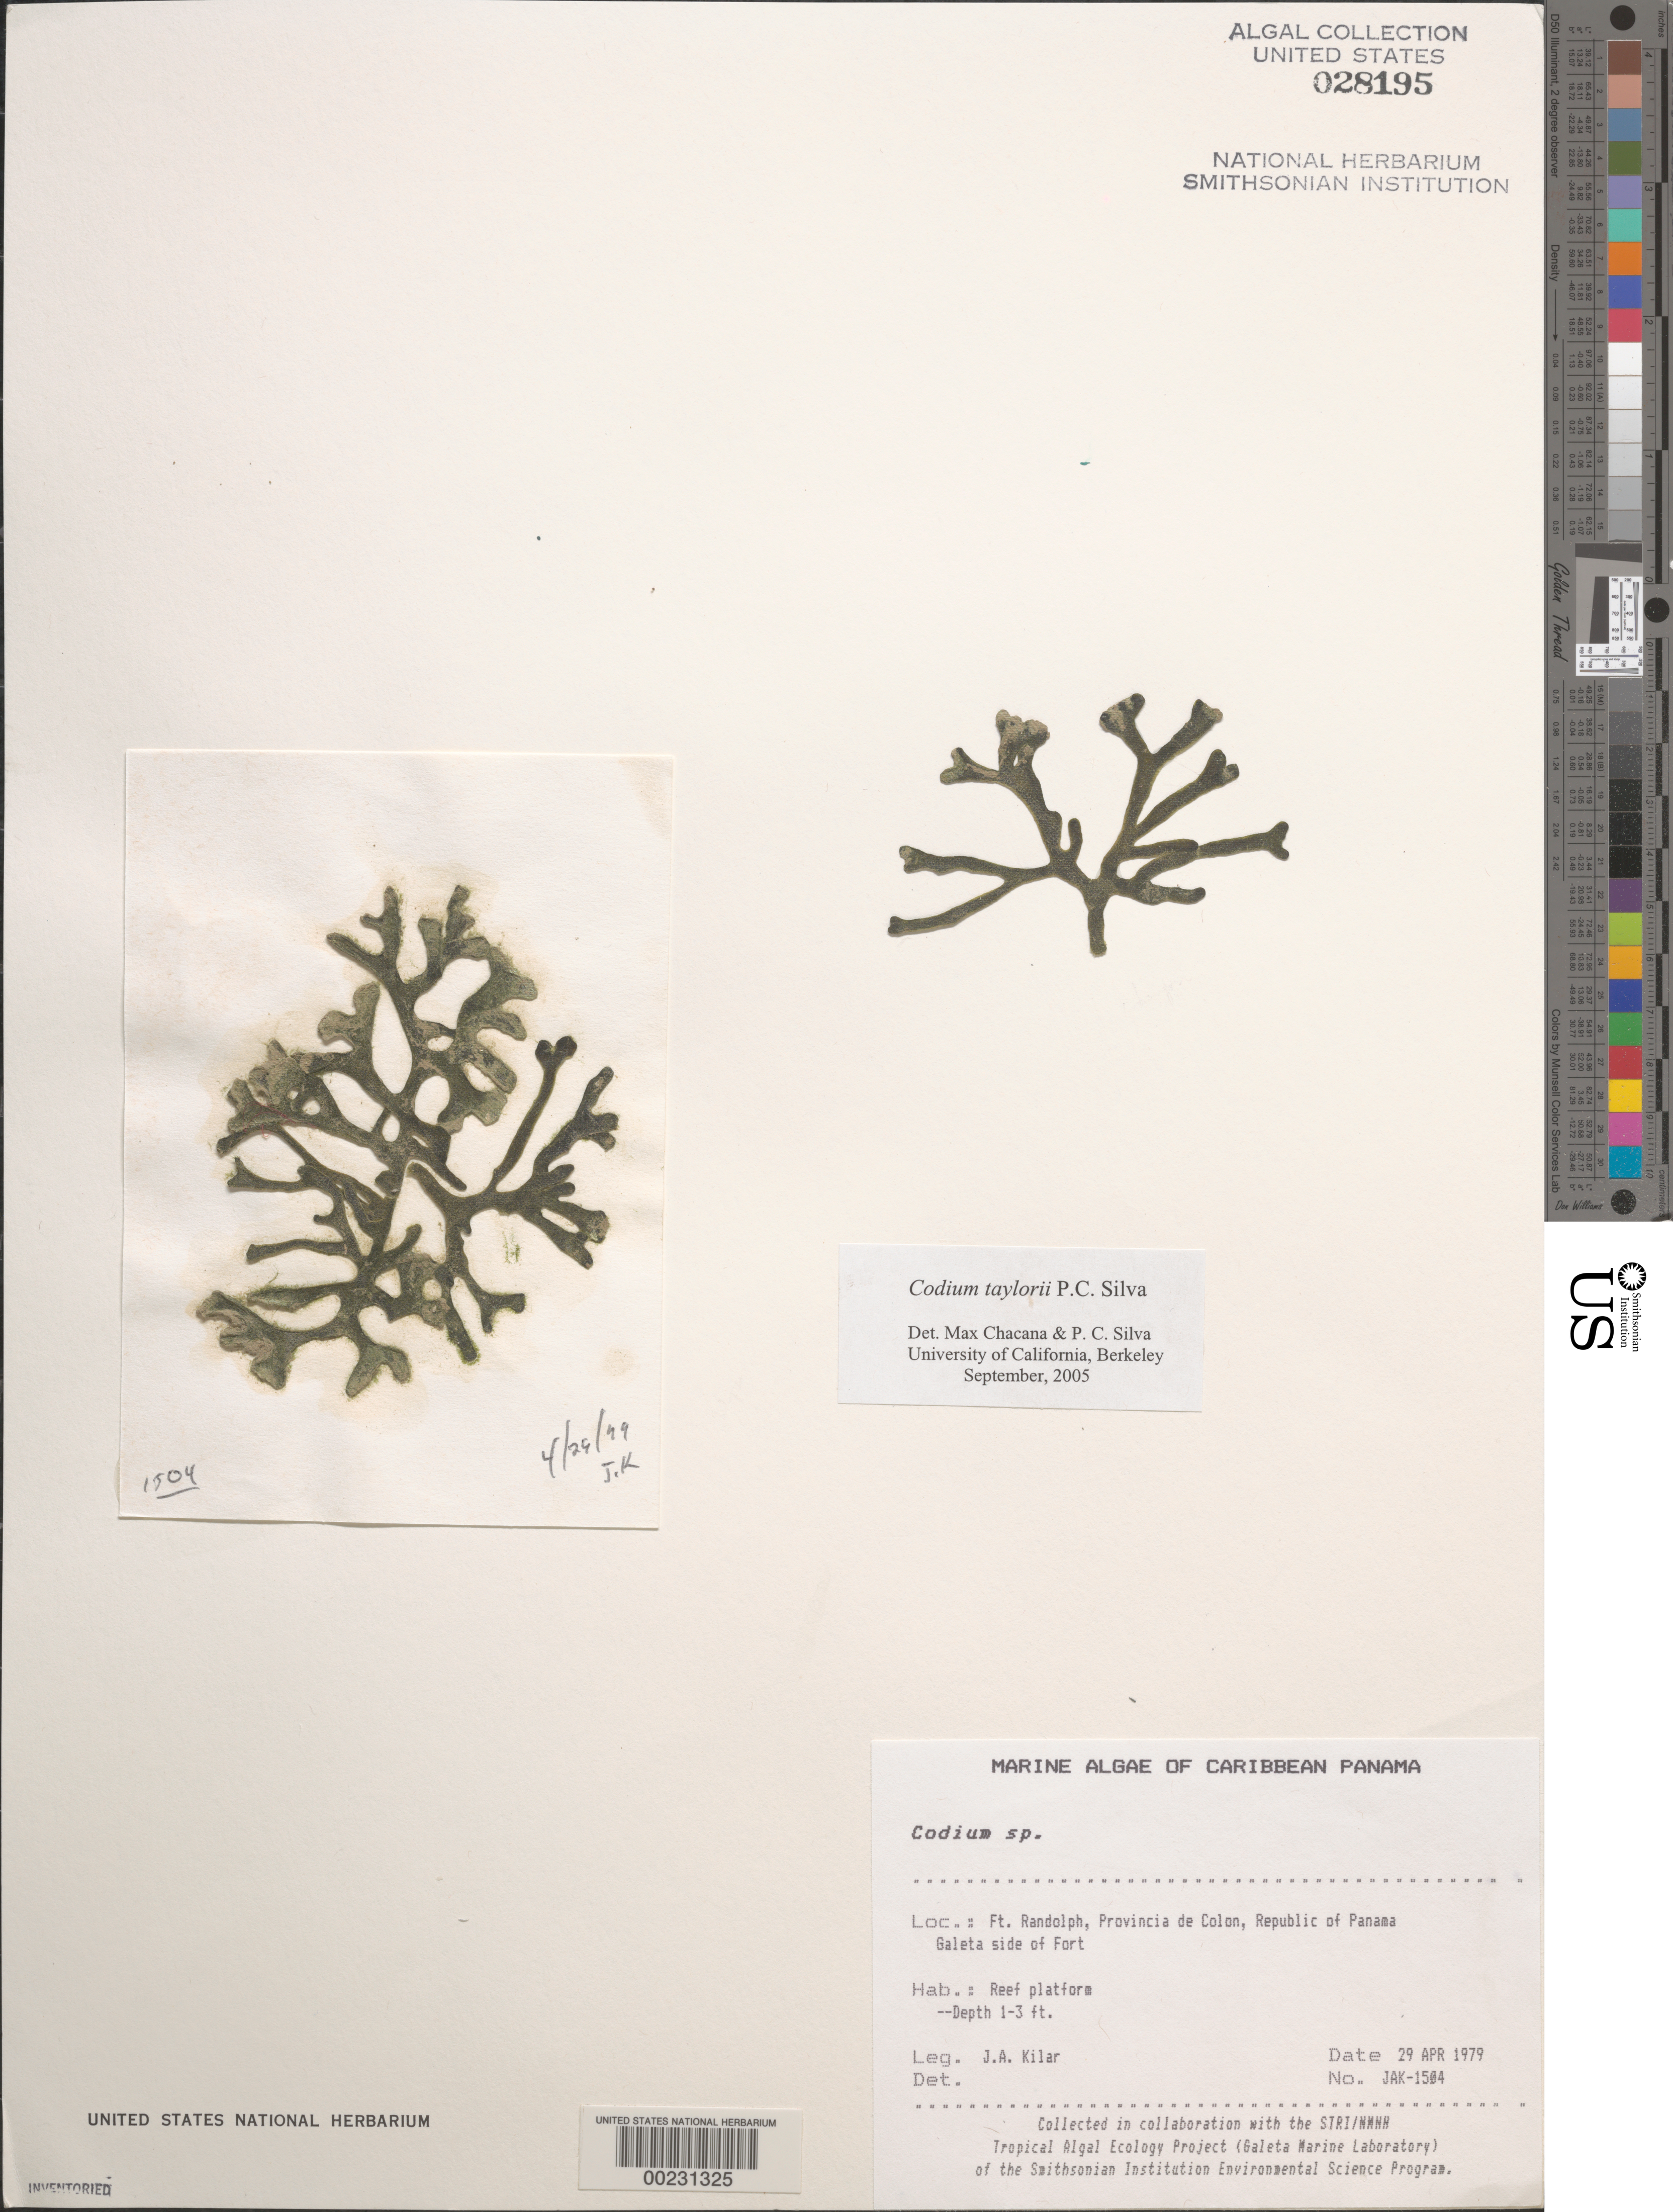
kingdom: Plantae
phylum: Chlorophyta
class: Ulvophyceae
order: Bryopsidales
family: Codiaceae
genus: Codium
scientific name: Codium taylorii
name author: P.C. Silva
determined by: Chacana, M. E.; Silva, P. C.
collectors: J. A. Kilar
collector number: JAK-1504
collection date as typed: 29 Apr 1979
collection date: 1979-04-29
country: Panama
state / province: Colón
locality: Fort Randolph, Galeta side of fort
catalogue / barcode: US 28195